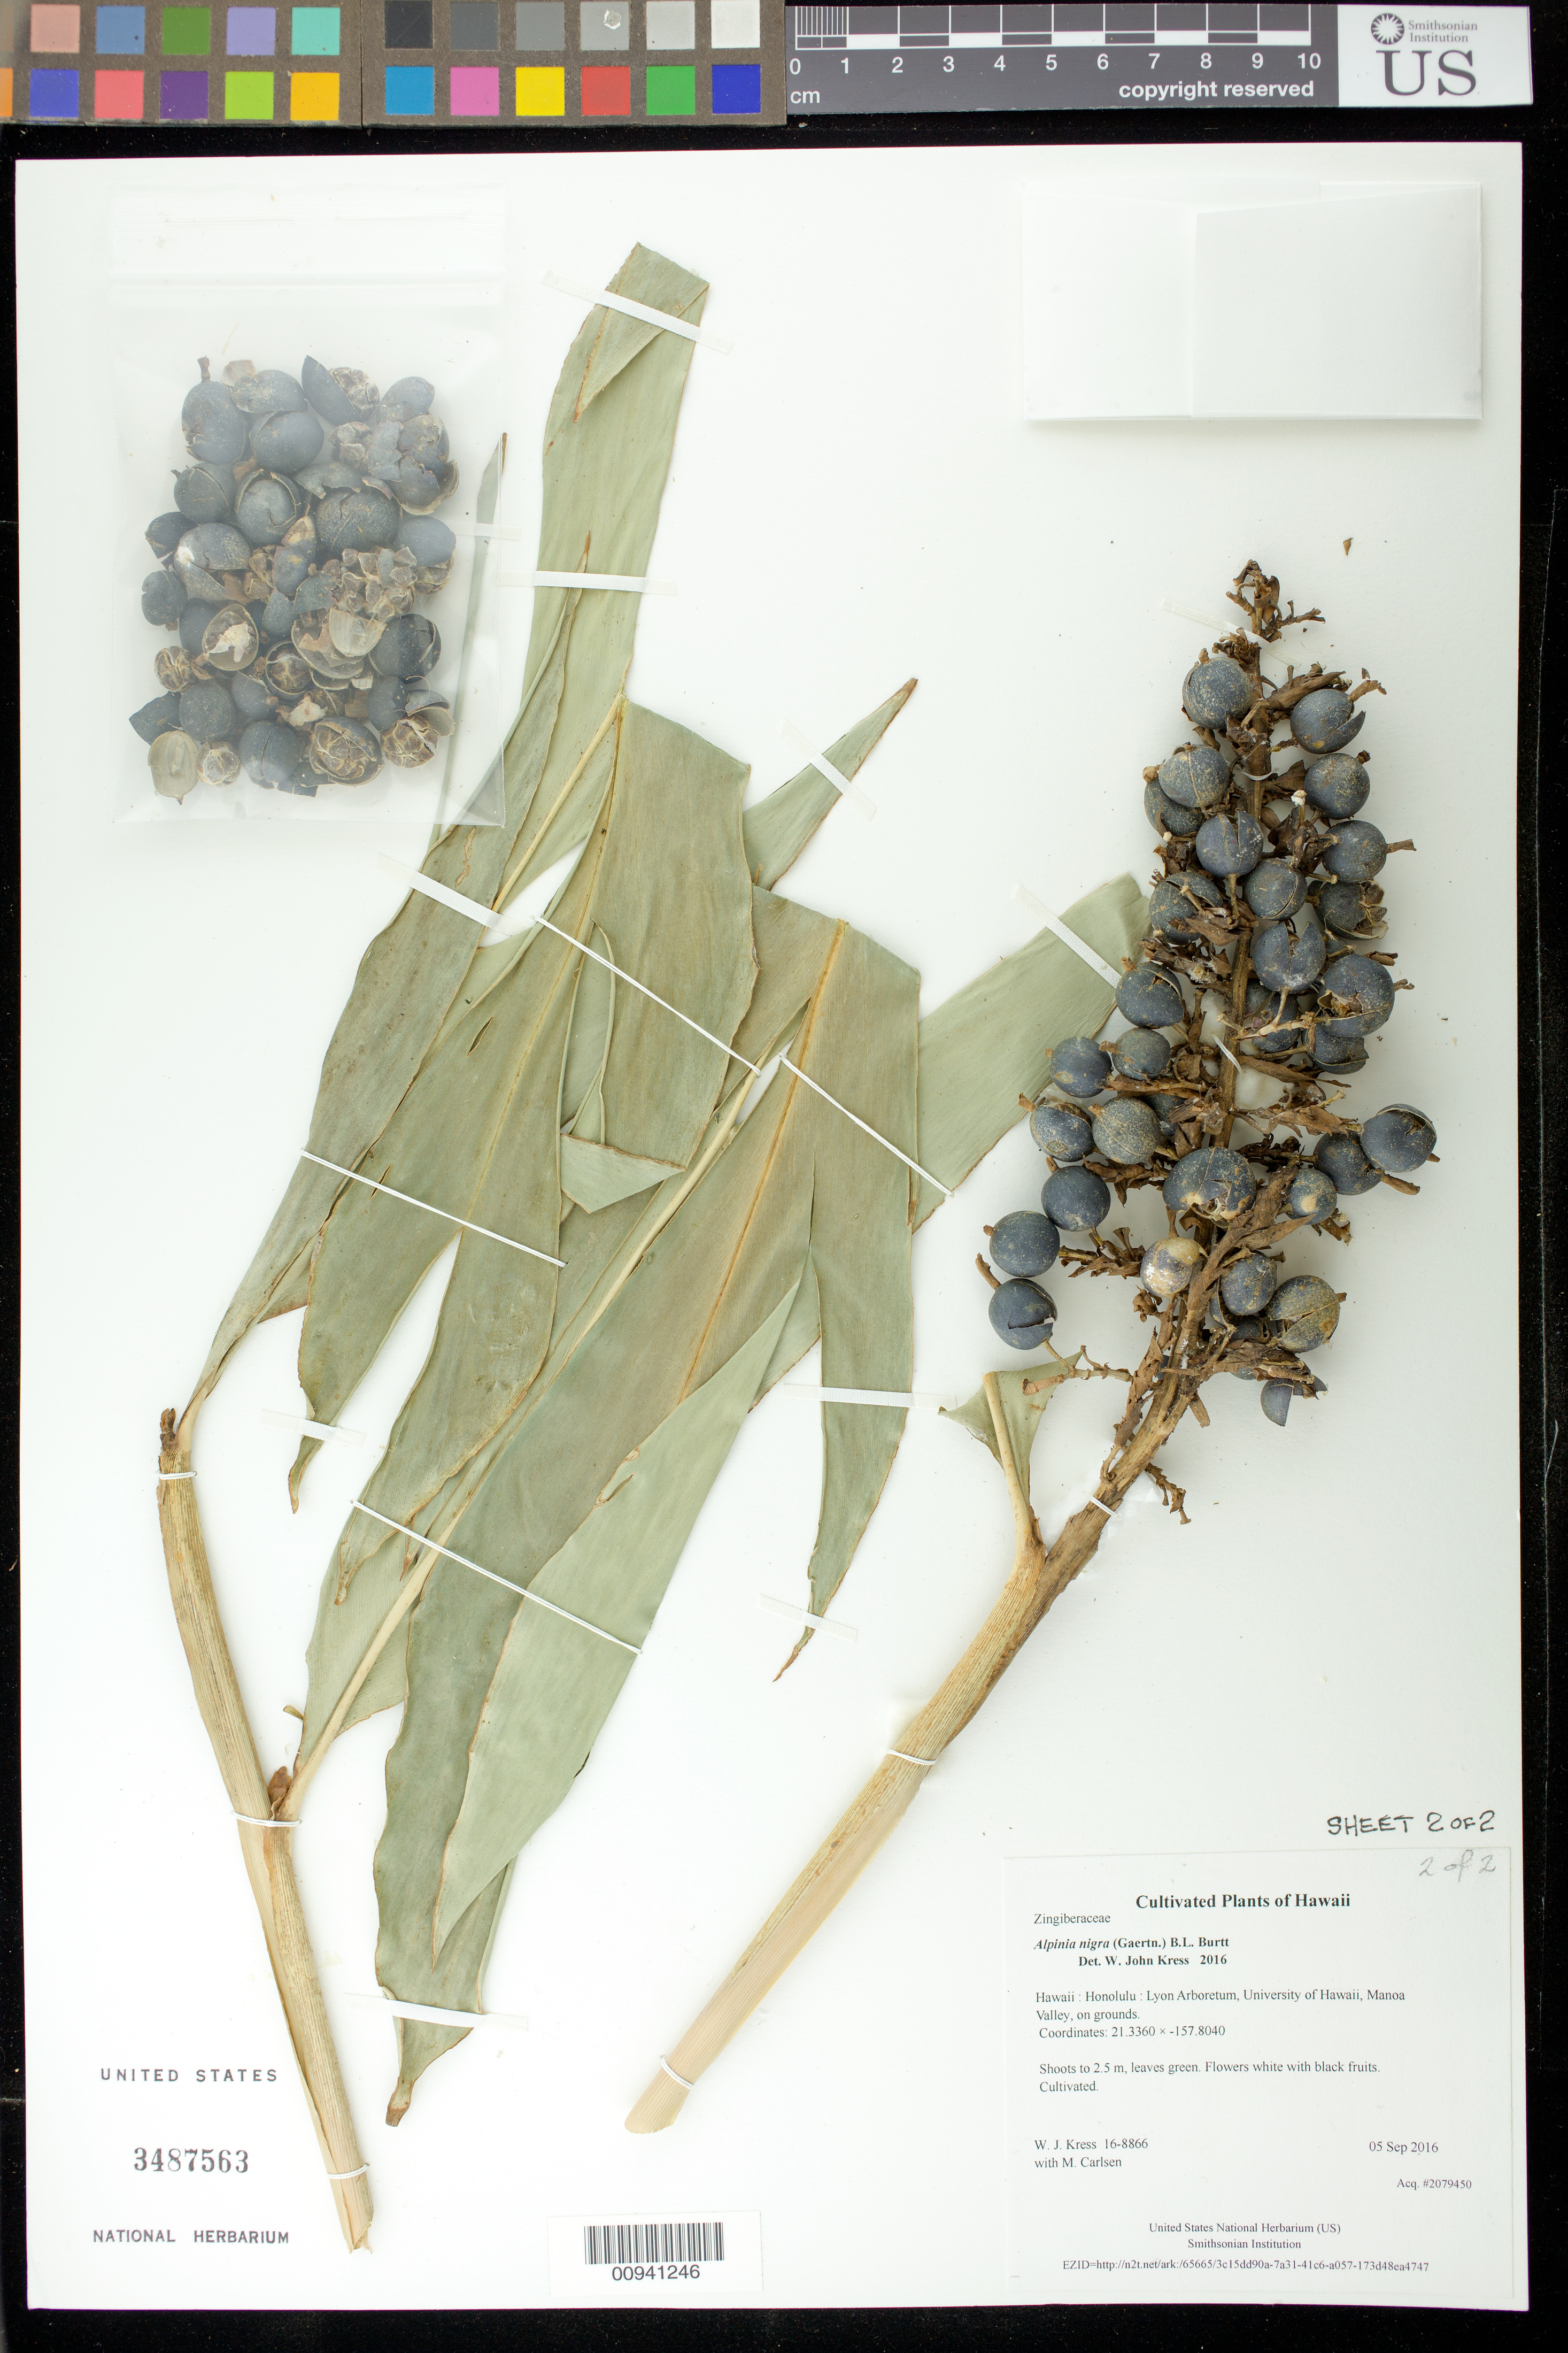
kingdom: Plantae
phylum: Tracheophyta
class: Liliopsida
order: Zingiberales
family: Zingiberaceae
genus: Alpinia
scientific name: Alpinia nigra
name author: (Gaertn.) B.L. Burtt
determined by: Kress, W. J., (US), Smithsonian Institution - National Museum of Natural History (UNITED STATES)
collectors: W. J. Kress & M. M. Carlsen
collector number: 16-8866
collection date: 2016-09-05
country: United States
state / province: Hawaii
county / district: Honolulu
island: Oahu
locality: Lyon Arboretum, University of Hawaii, Manoa Valley, on grounds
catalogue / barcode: US 3487563